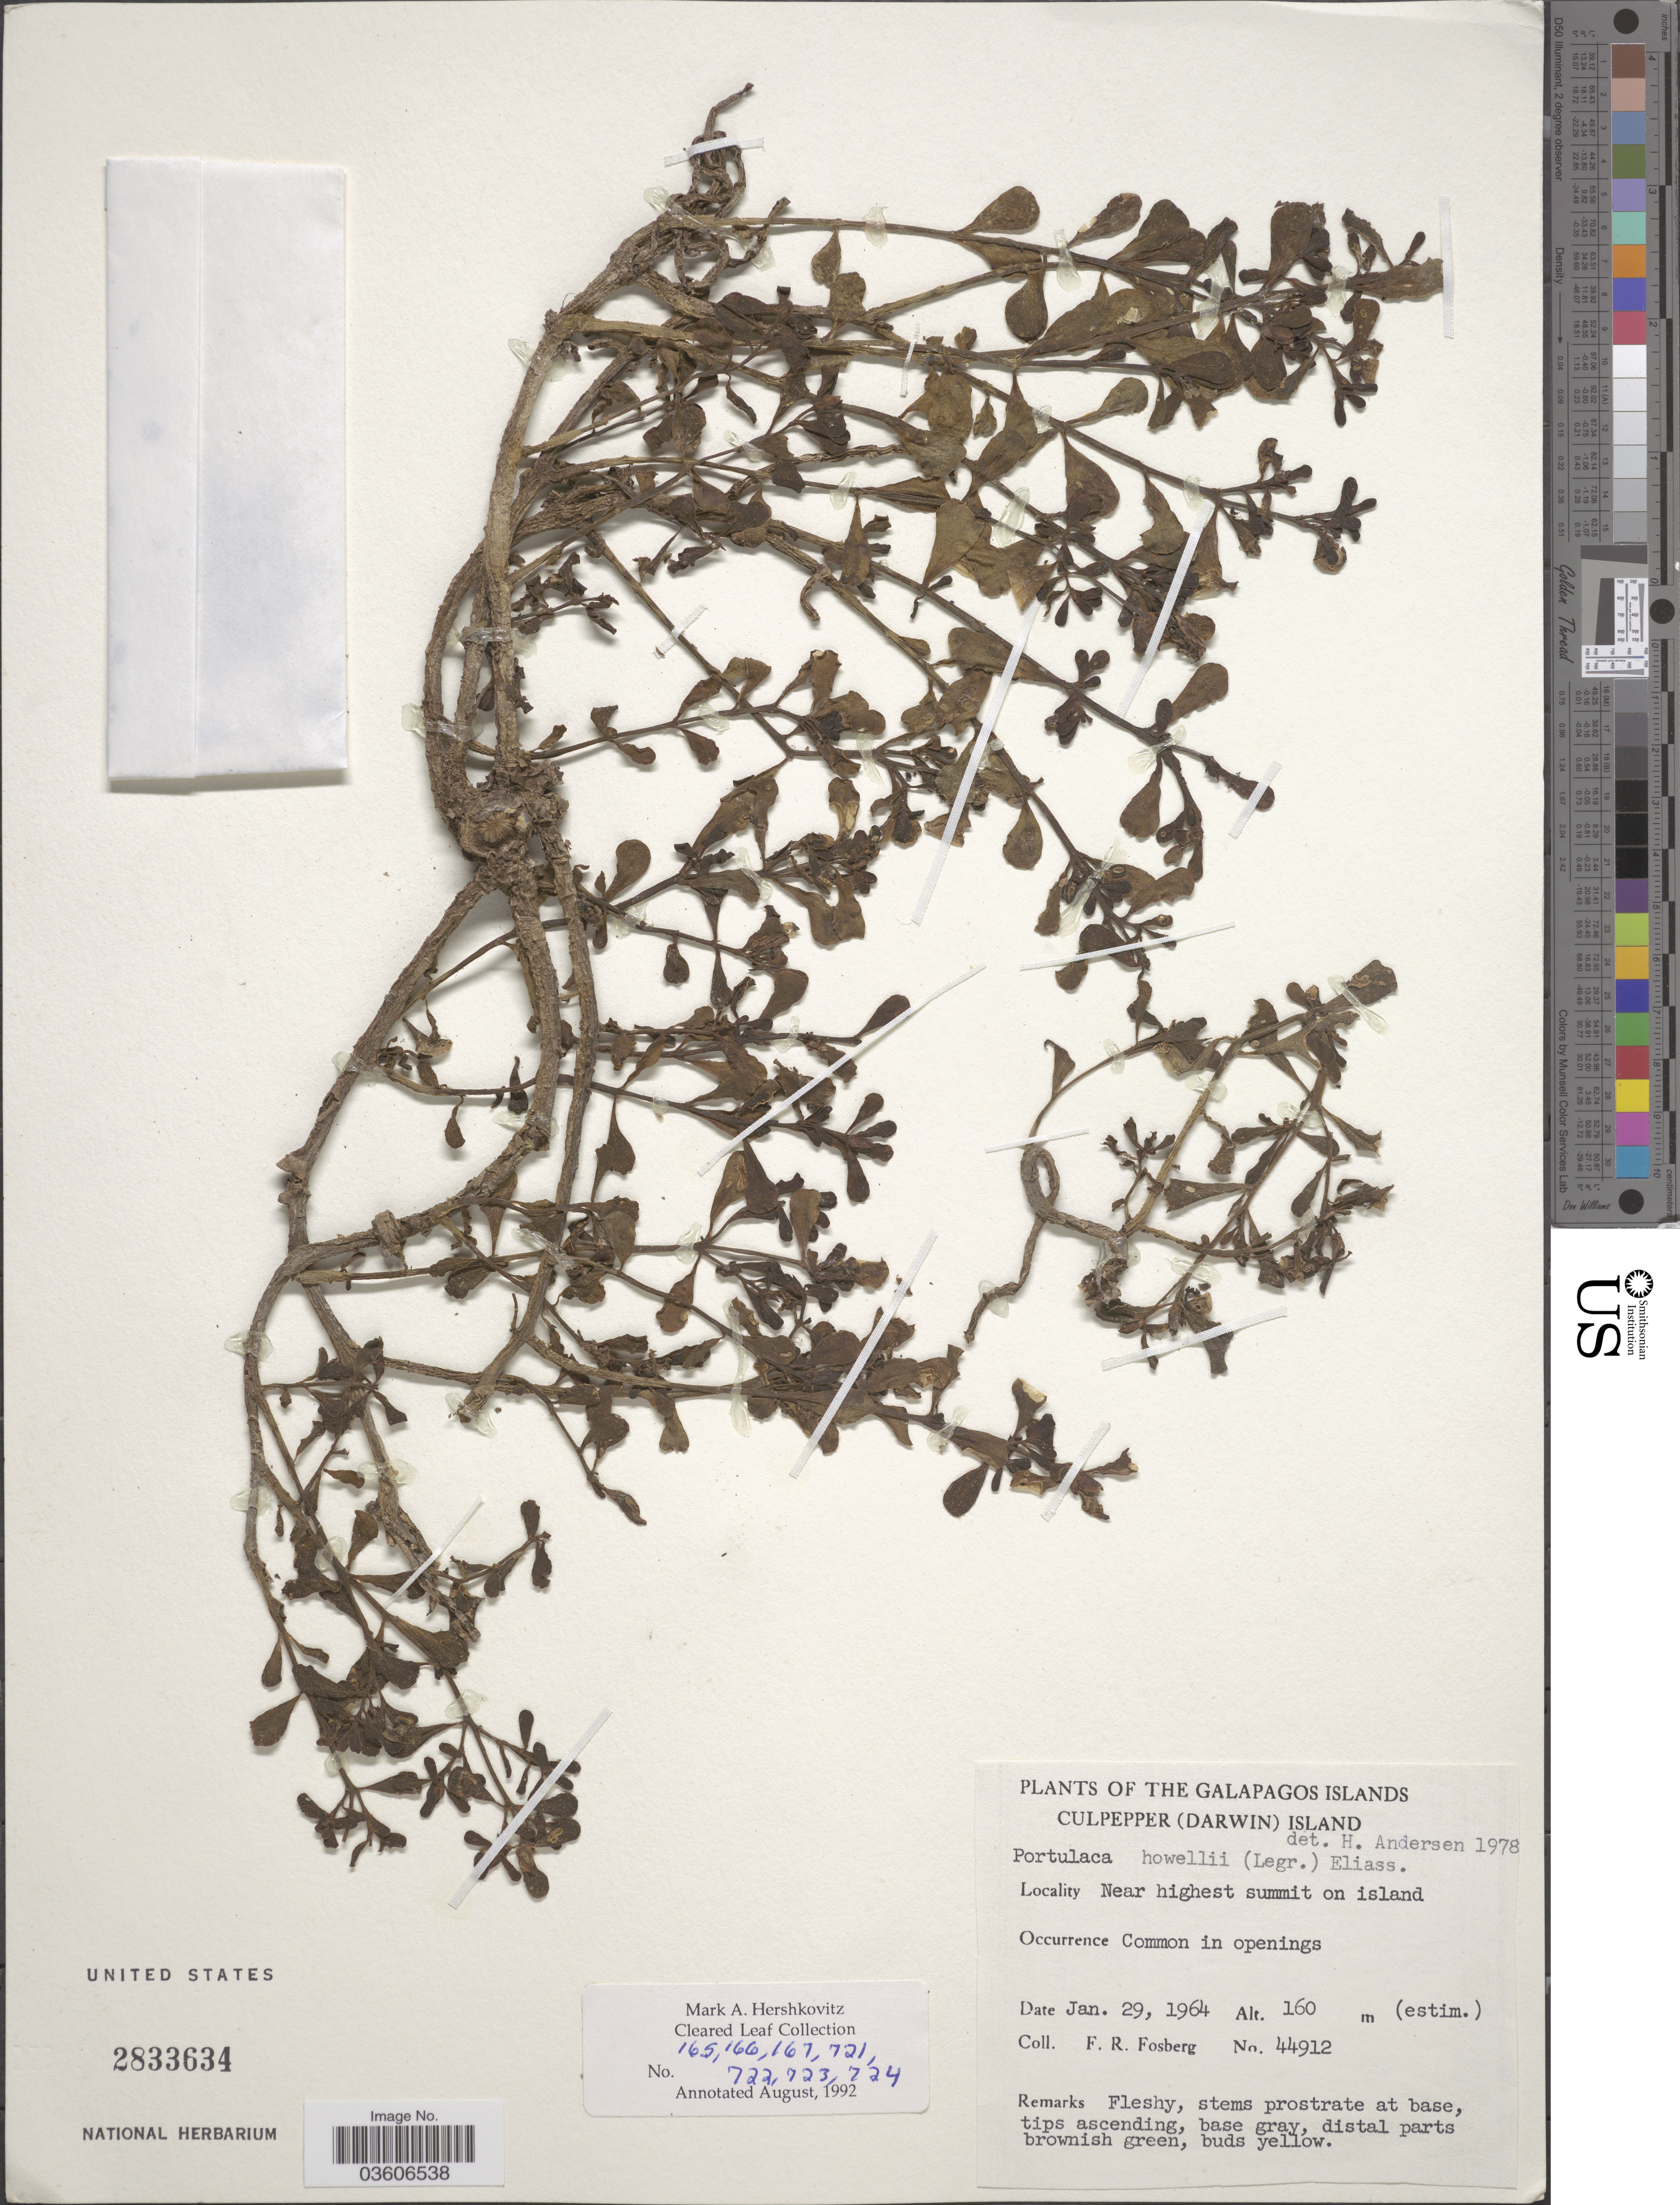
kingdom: Plantae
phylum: Tracheophyta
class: Magnoliopsida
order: Caryophyllales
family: Portulacaceae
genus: Portulaca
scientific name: Portulaca howellii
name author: (D. Legrand) Eliasson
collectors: F. R. Fosberg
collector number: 44912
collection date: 1964-01-29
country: Ecuador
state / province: Colón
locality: The Galapagos Islands. Culpepper (Darwin) Island. Near highest summit on island.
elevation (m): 160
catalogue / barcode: US 2833634